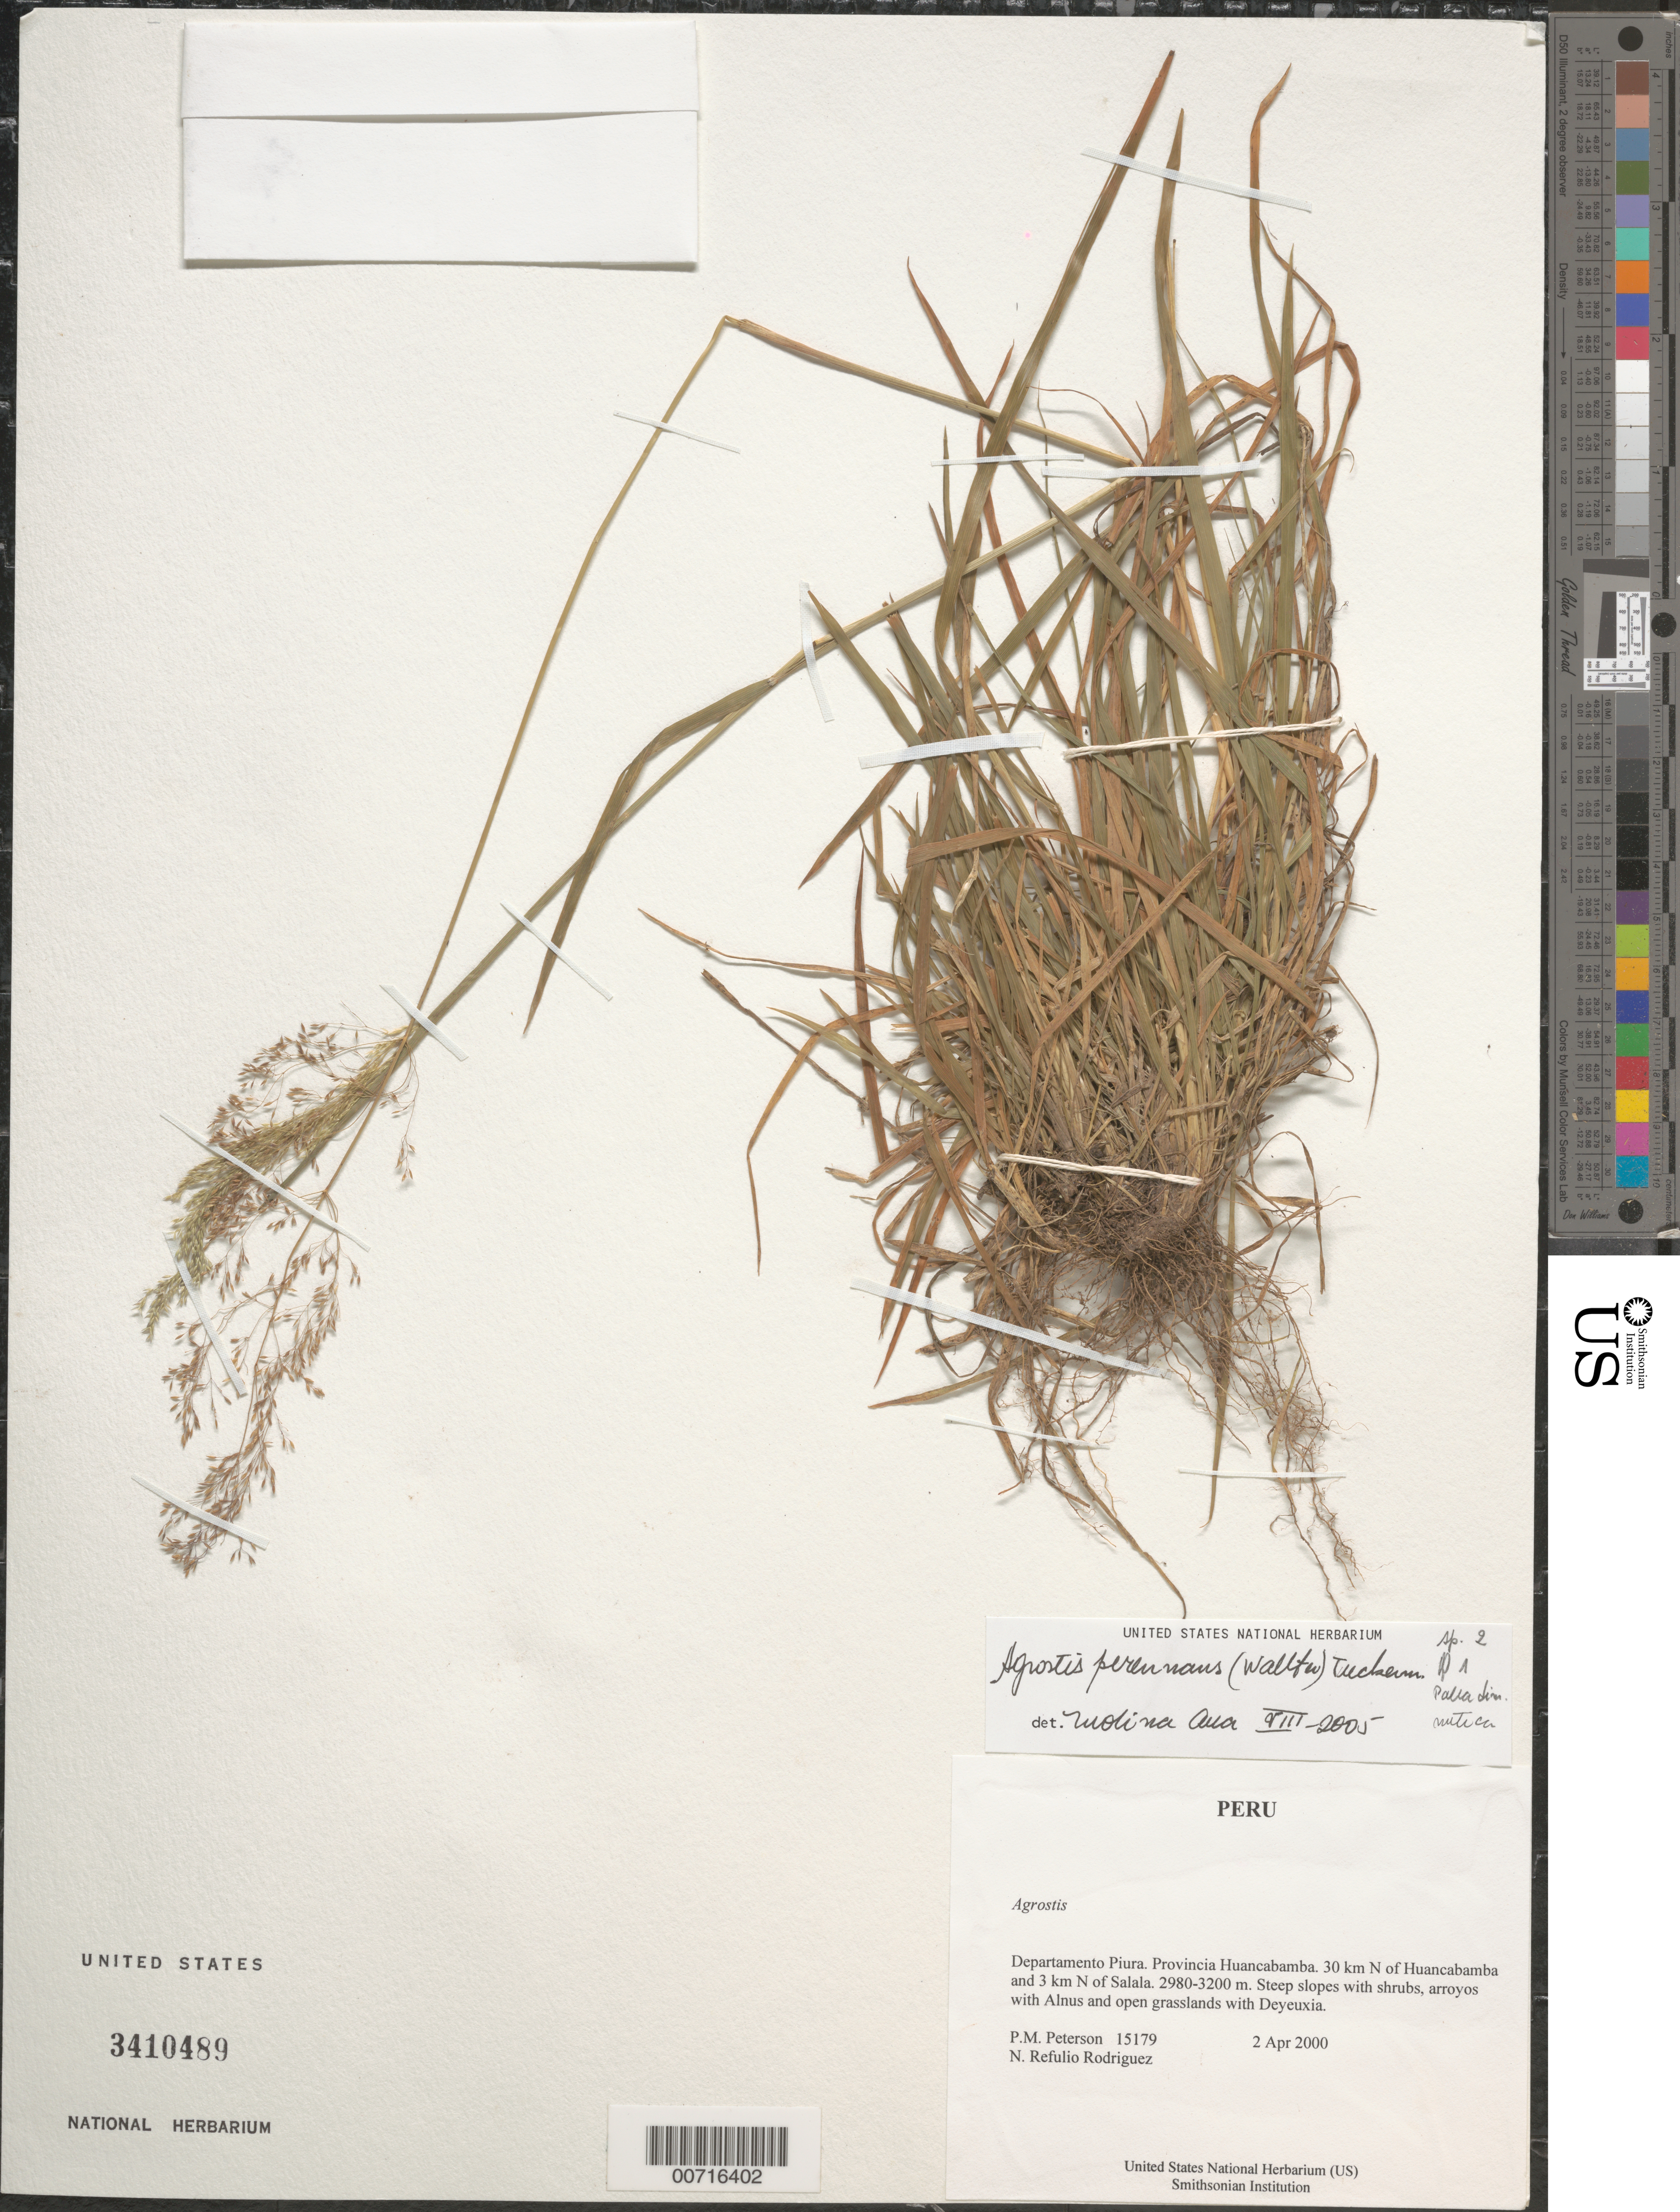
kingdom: Plantae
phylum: Tracheophyta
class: Liliopsida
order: Poales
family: Poaceae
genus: Agrostis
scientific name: Agrostis perennans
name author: (Walter) Tuck.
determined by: Molina, Ana M. de R.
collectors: P. M. Peterson & N. Refulio-Rodríguez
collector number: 15179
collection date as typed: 02 Apr 2000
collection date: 2000-04-02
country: Peru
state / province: Piura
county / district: Huancabamba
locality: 30 km N of Huancabamba and 3 km N of Salala.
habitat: Steep slopes with shrubs, arroyos with Alnus and open grasslands with Deyeuxia.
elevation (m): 2980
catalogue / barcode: US 3410489